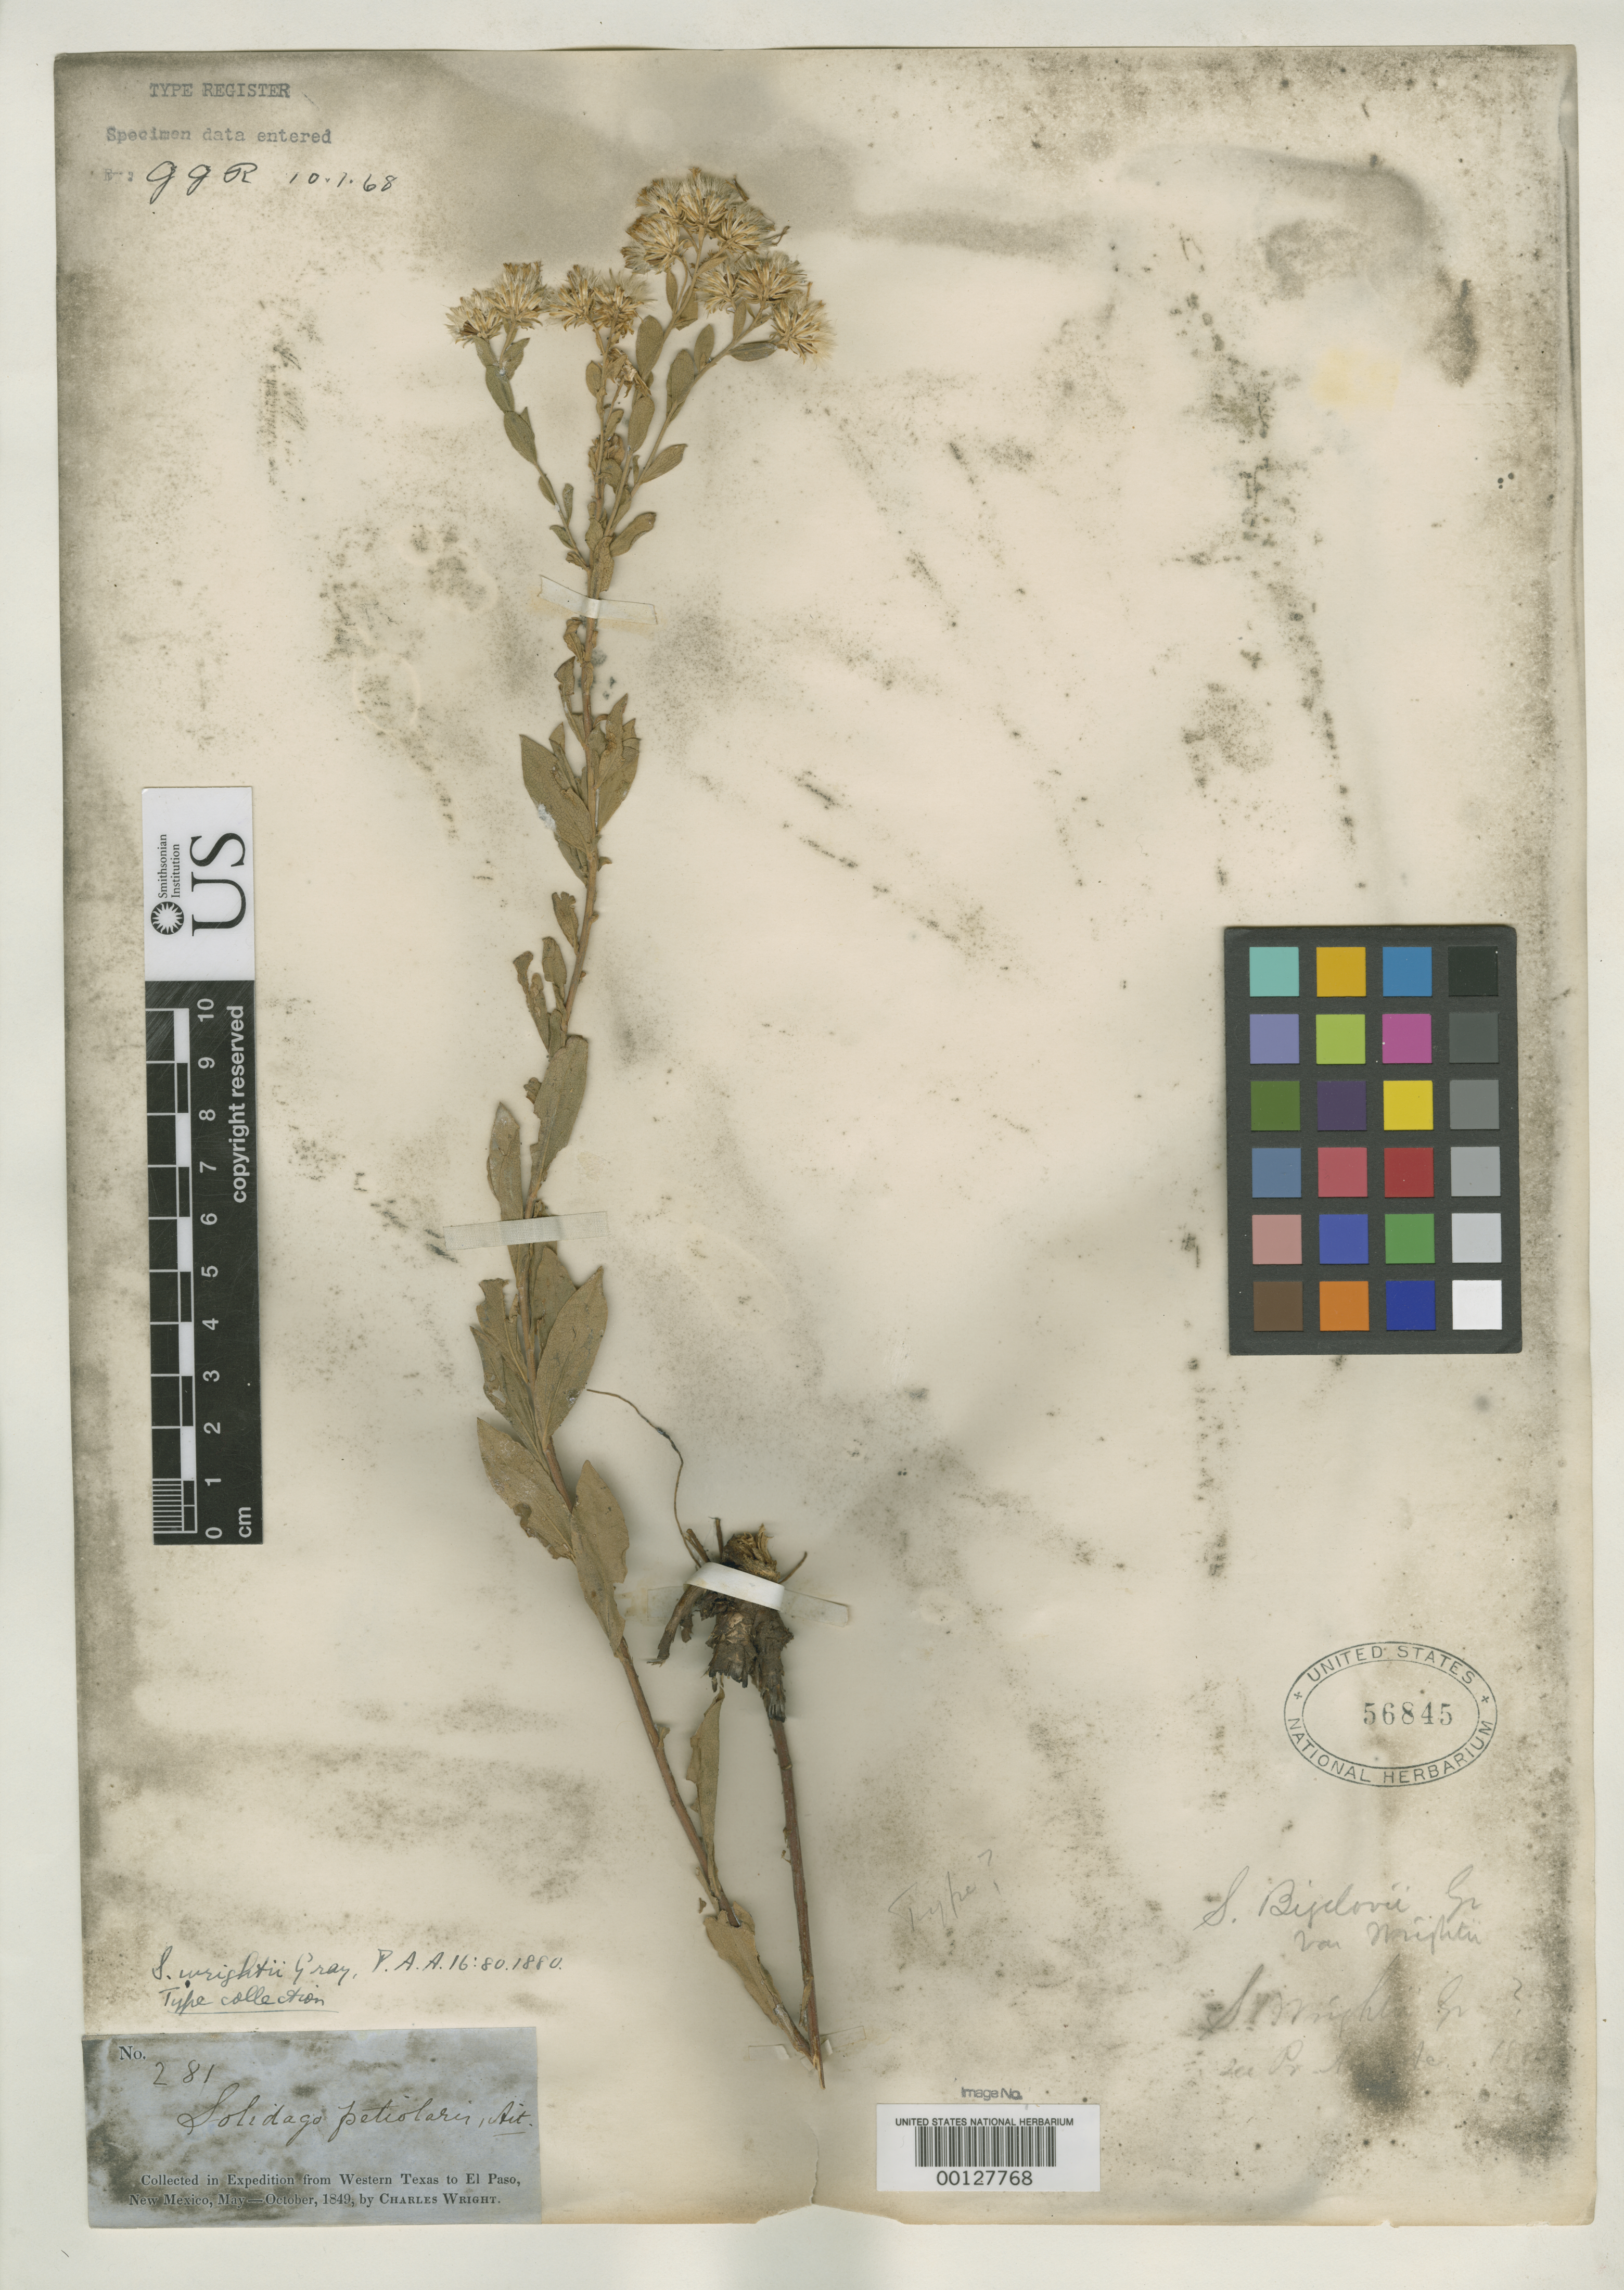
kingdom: Plantae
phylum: Tracheophyta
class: Magnoliopsida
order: Asterales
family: Asteraceae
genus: Solidago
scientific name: Solidago wrightii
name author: A. Gray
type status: Type Collection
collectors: C. Wright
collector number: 281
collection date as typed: May 1849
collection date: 1849-05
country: United States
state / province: Texas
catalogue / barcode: US 56845